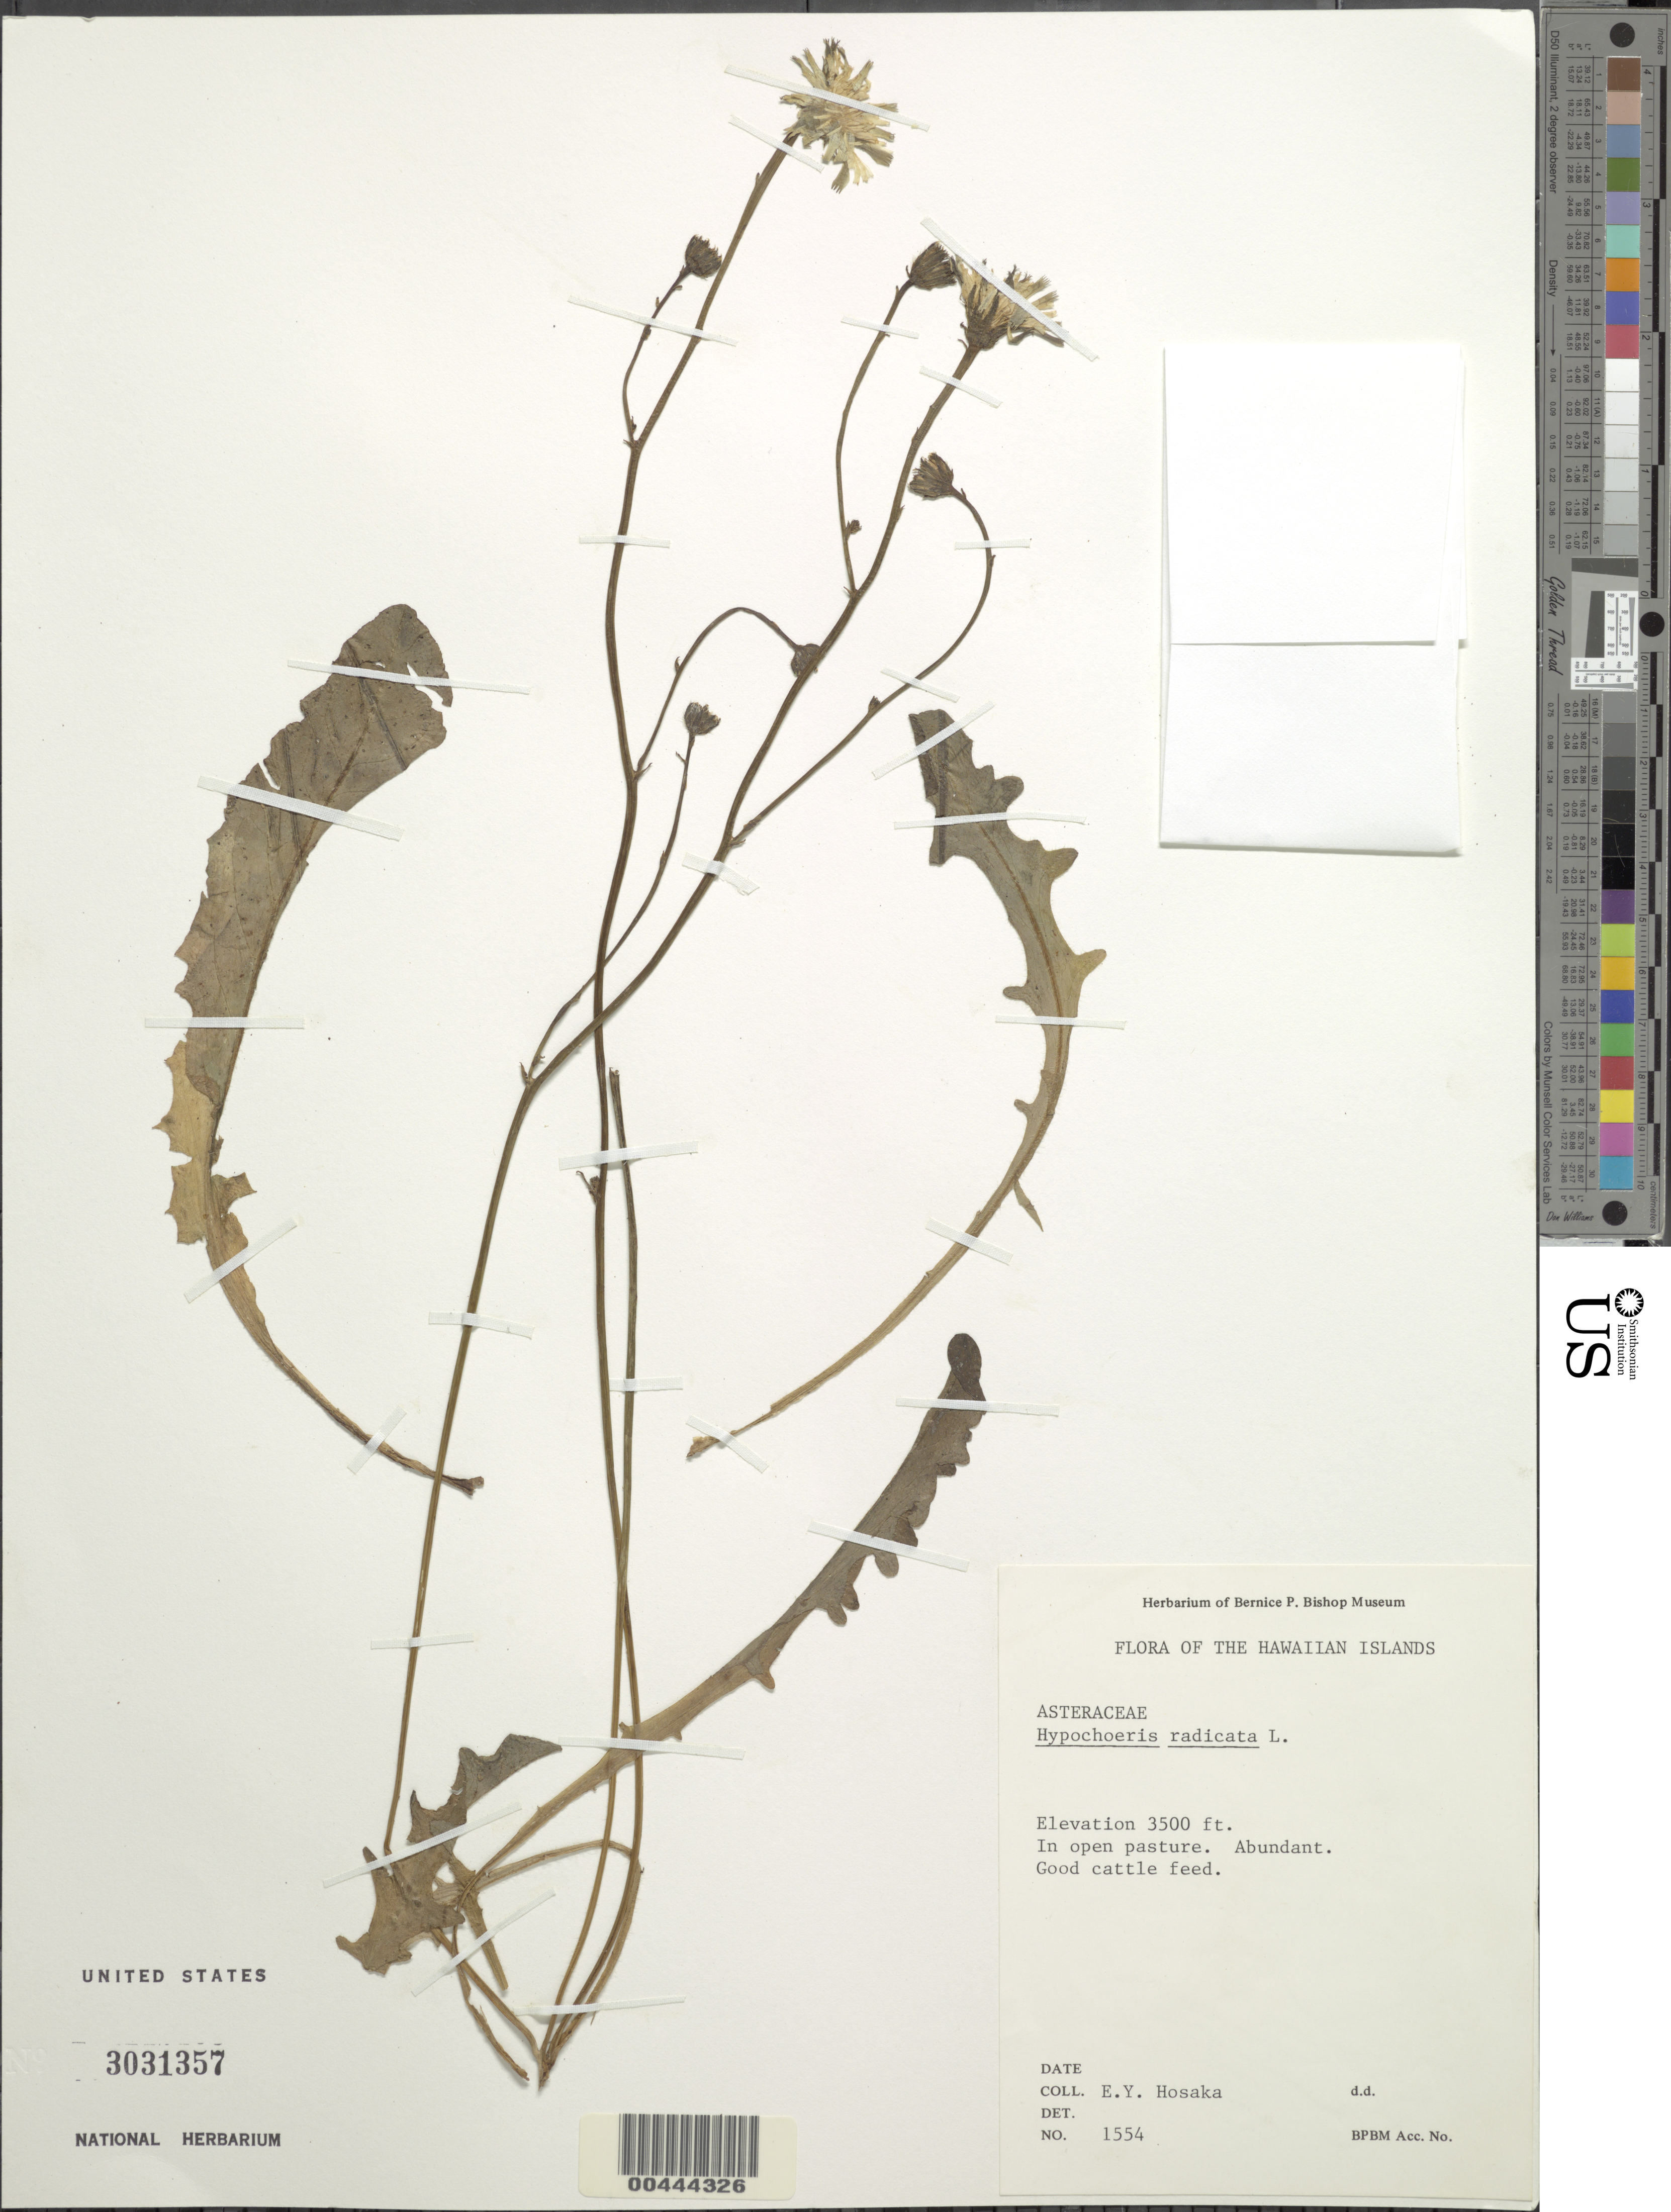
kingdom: Plantae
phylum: Tracheophyta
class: Magnoliopsida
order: Asterales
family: Asteraceae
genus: Hypochaeris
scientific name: Hypochaeris radicata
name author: L.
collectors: E. Y. Hosaka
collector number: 1554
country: United States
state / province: Hawaii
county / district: Hawaii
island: Hawaii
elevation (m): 1067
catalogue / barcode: US 3031357